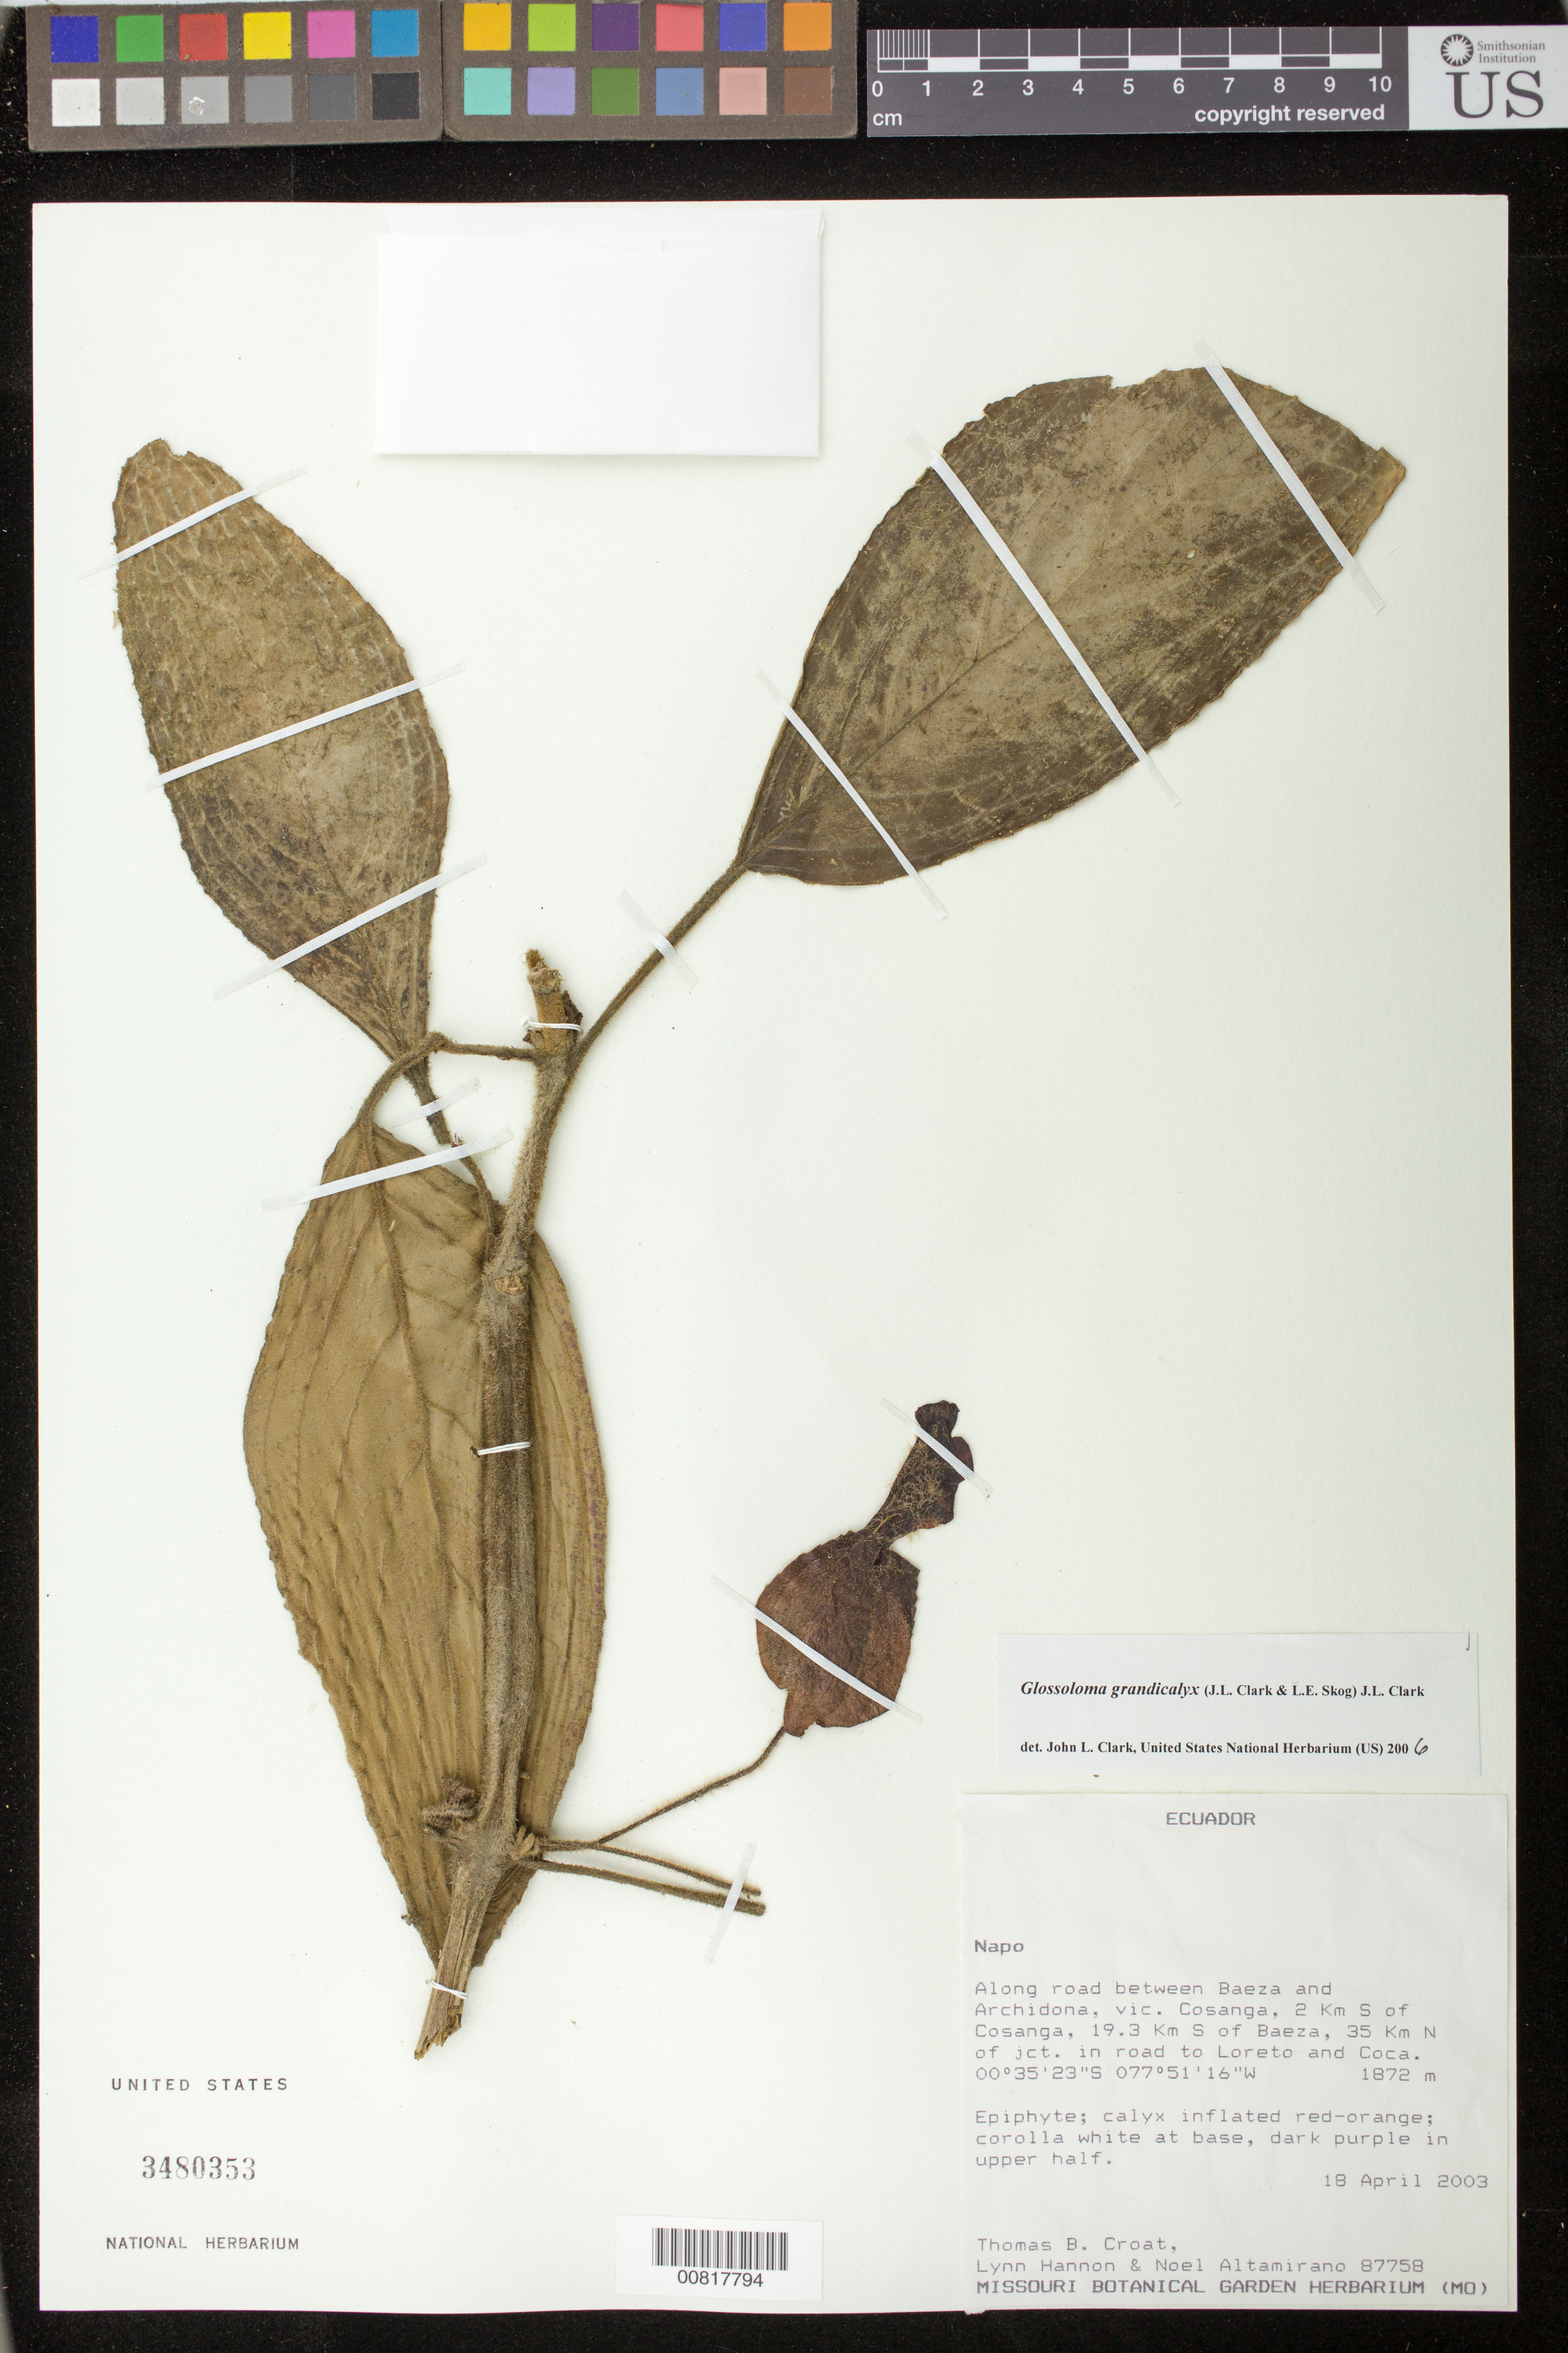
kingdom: Plantae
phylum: Tracheophyta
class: Magnoliopsida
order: Lamiales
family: Gesneriaceae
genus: Glossoloma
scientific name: Glossoloma grandicalyx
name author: (J.L. Clark & L.E. Skog) J.L. Clark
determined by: Clark, J. L., (SEL), The Marie Selby Botanical Garden (UNITED STATES)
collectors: T. B. Croat, L. Hannon & N. Altamirano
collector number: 87758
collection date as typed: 18 Apr 2003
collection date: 2003-04-18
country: Ecuador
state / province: Napo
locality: Along road between Baeza and Archidona, vic. Cosanga, 2 km S of Cosanga, 19.3 km S of Baeza, 35 km N of jct. in road to Loreto and Coca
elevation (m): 1872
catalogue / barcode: US 3480353